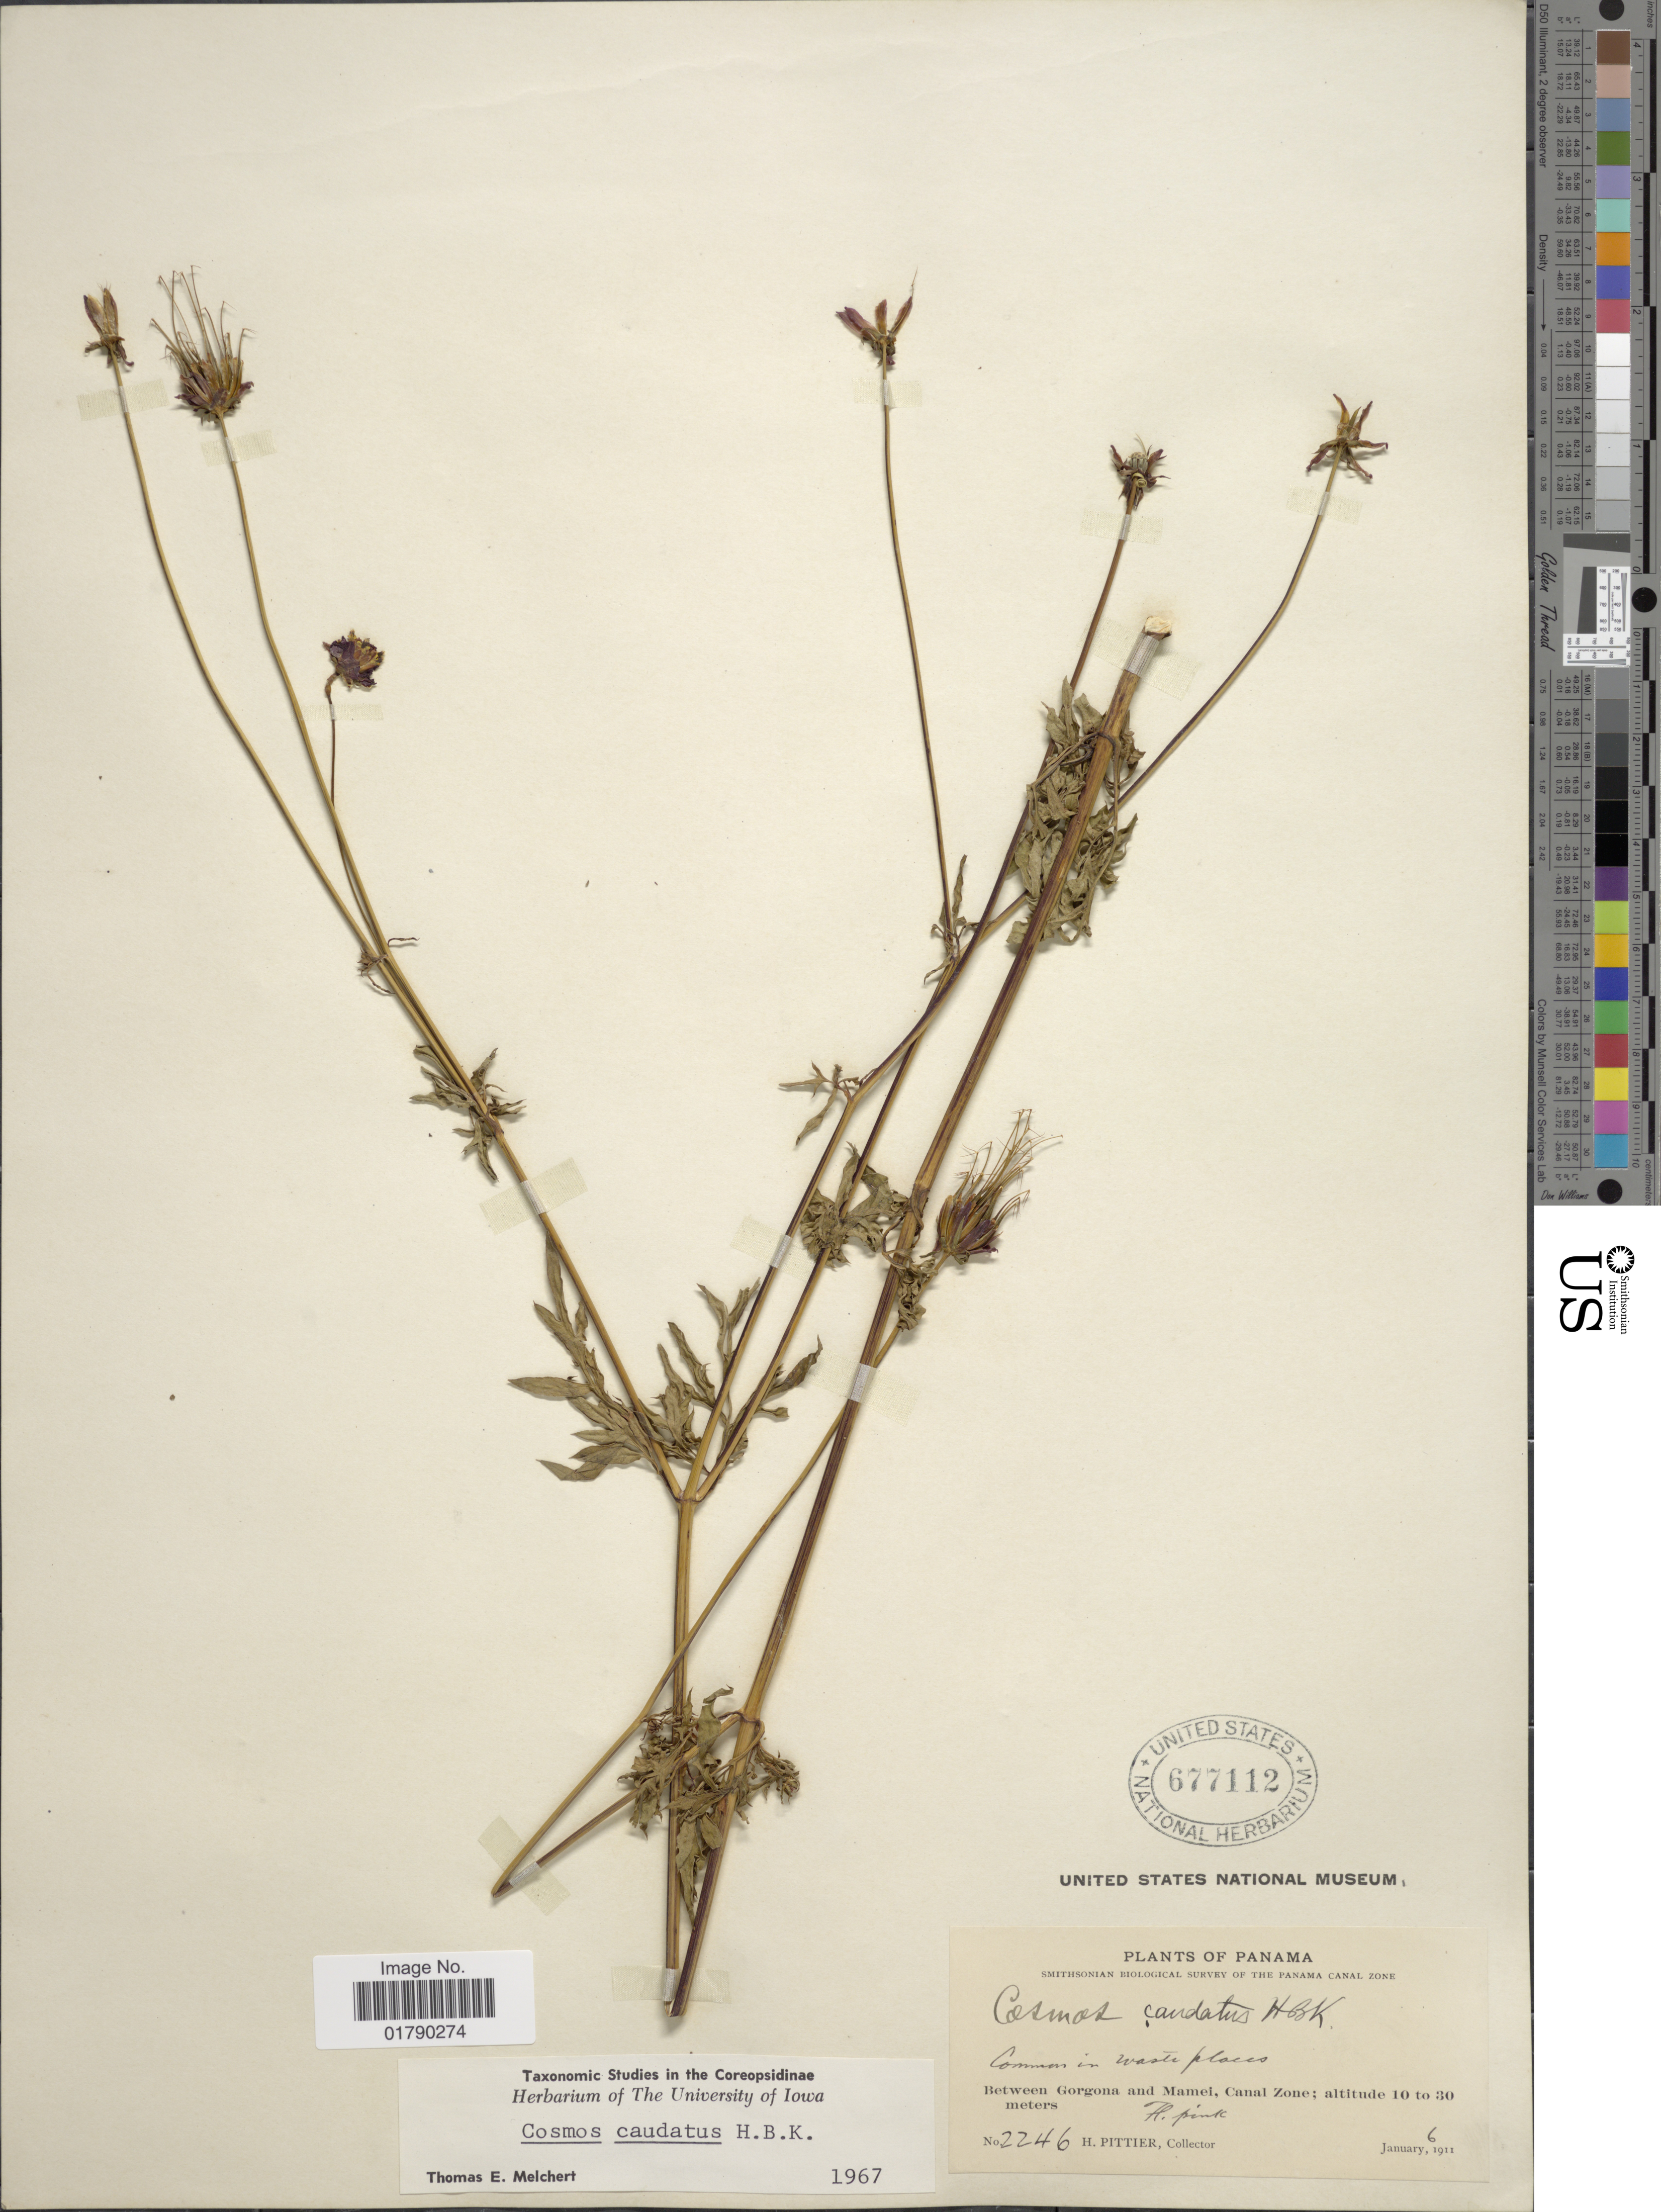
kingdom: Plantae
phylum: Tracheophyta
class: Magnoliopsida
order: Asterales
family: Asteraceae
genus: Cosmos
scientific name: Cosmos caudatus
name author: Kunth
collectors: H. F. Pittier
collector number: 2246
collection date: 1911-01-06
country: Panama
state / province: Colón / Panamá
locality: Between Gorgona and Mamei, Canal Zone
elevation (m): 10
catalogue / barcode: US 677112